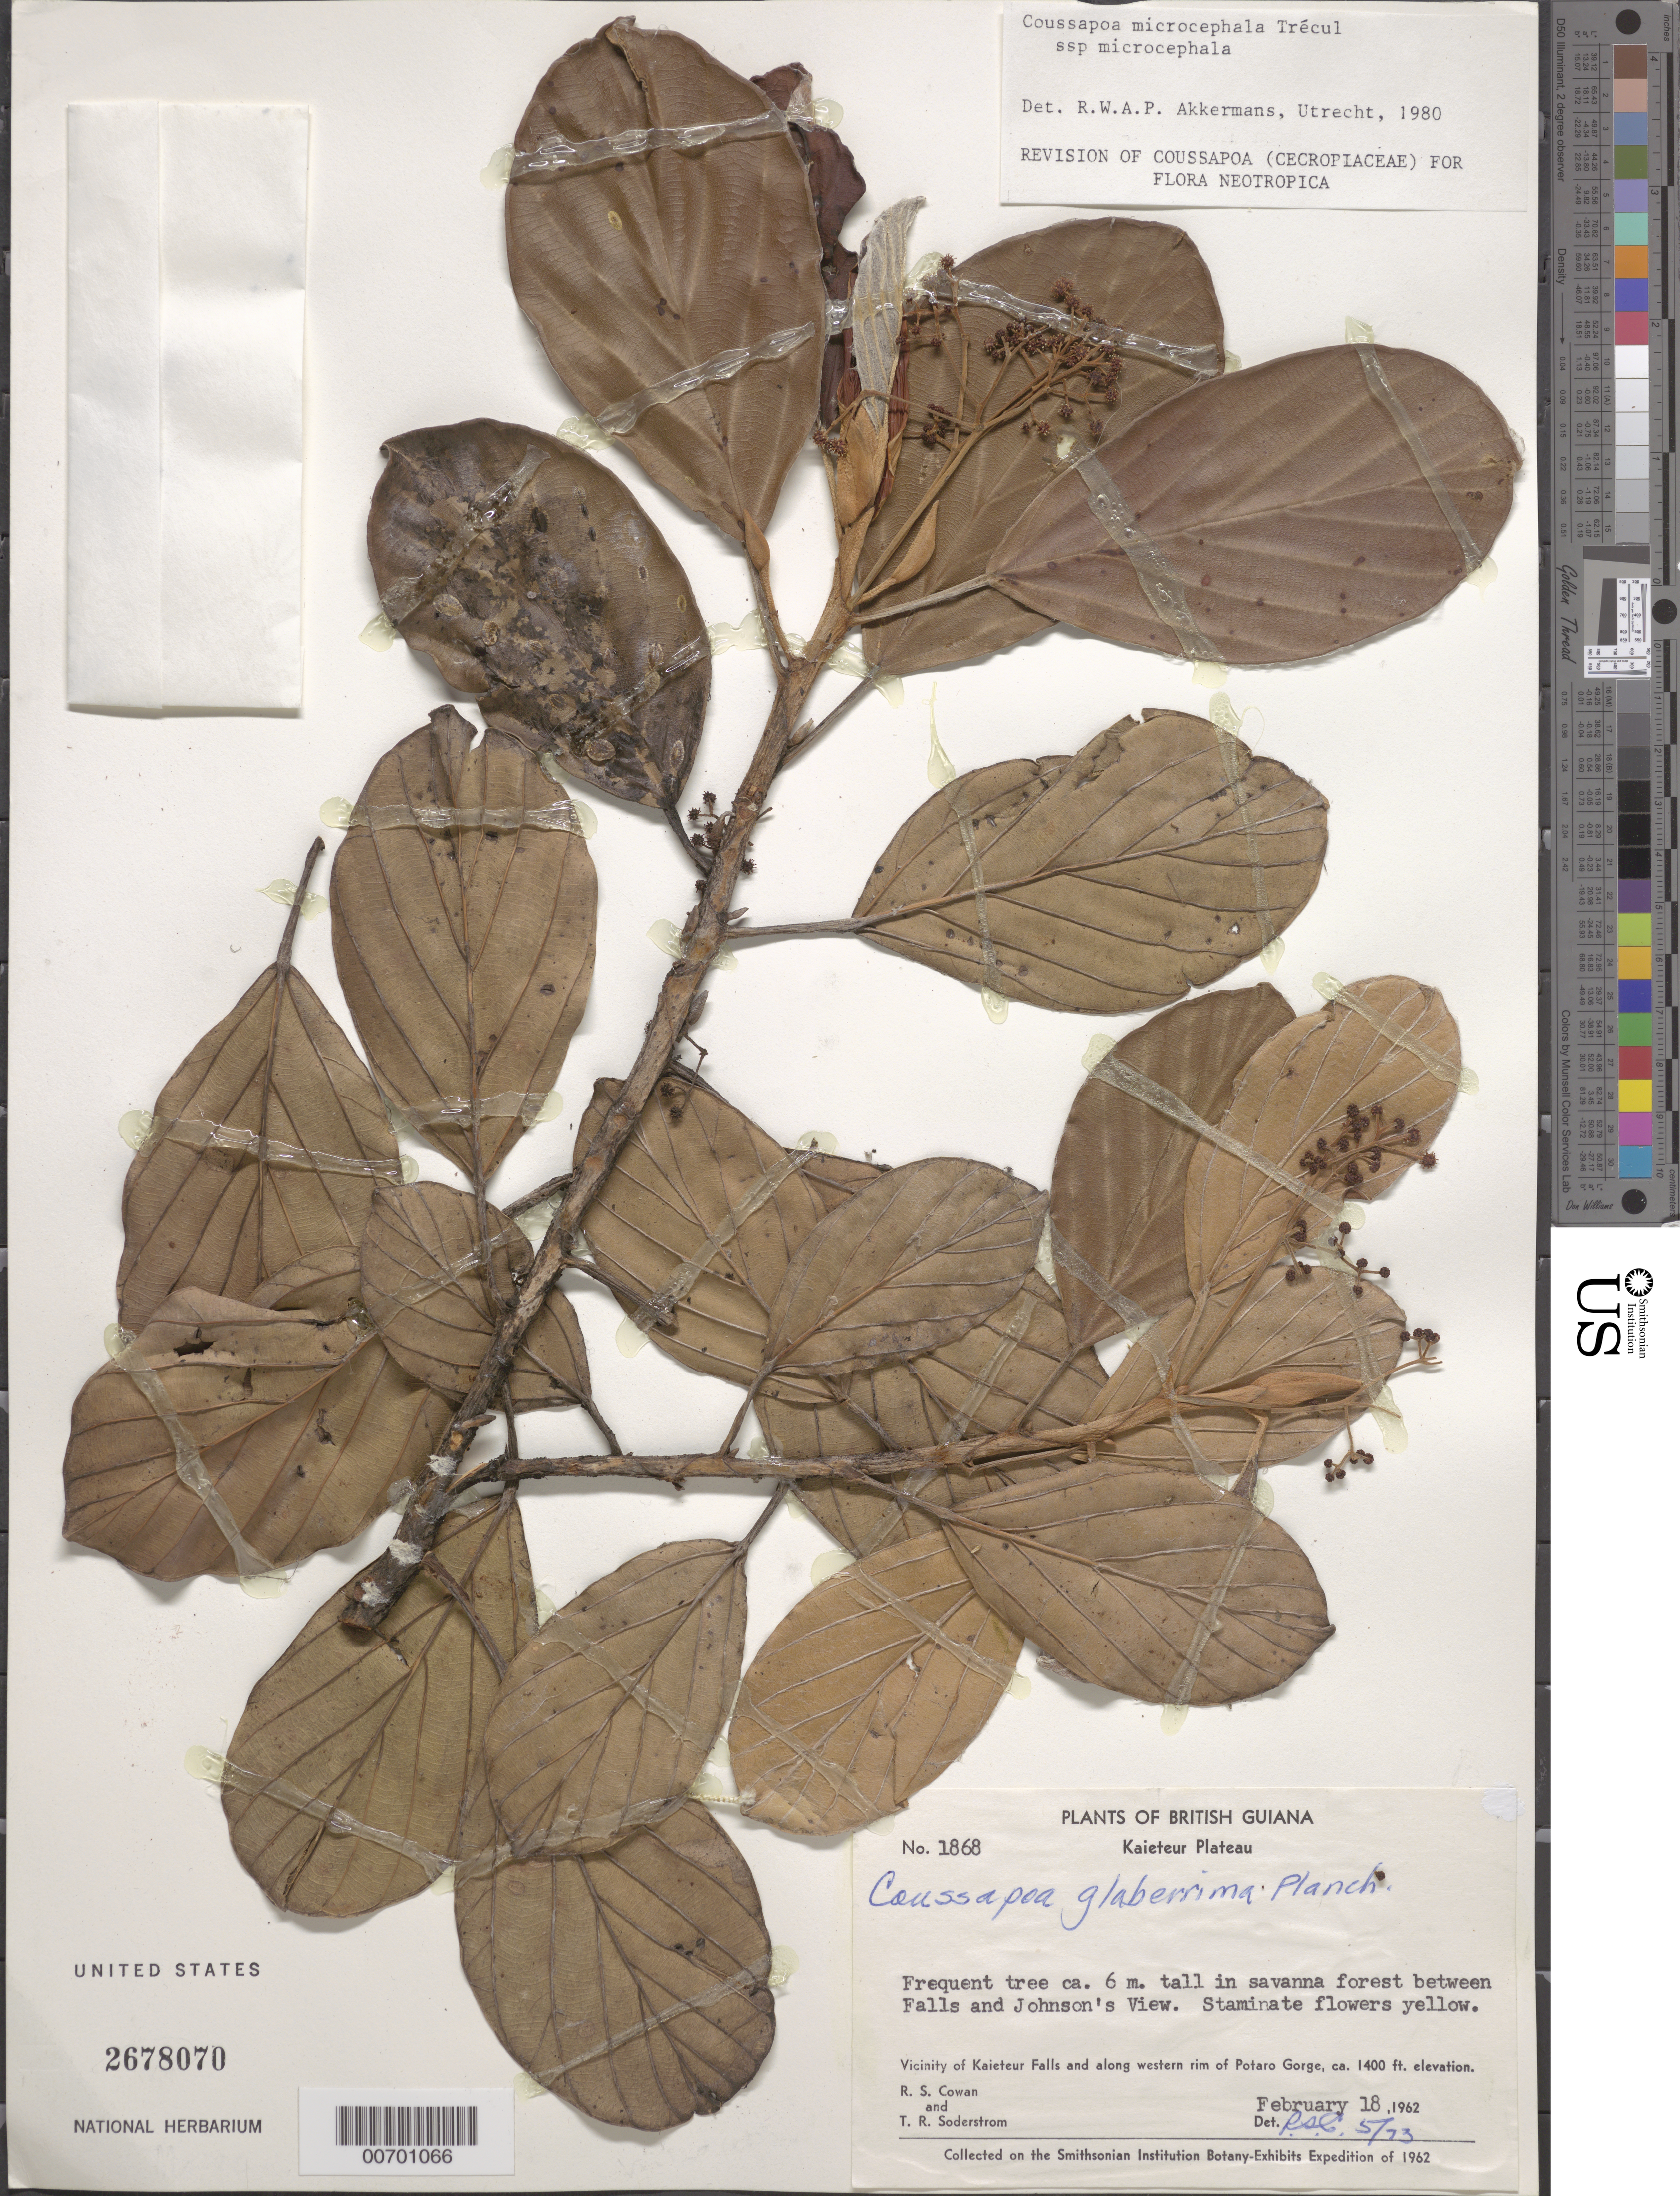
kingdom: Plantae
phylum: Tracheophyta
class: Magnoliopsida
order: Rosales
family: Urticaceae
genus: Coussapoa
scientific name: Coussapoa microcephala subsp. microcephala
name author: Trécul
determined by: Akkermans, R. W. A. P.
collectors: R. S. Cowan & T. R. Soderstrom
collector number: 1868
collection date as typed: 18-Feb-62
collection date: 1962-02-18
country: Guyana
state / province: Potaro-Siparuni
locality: Kaieteur Plateau, vicinity of Kaieteur Falls and western rim of Potaro Gorge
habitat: Savanna forest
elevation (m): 427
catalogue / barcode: US 2678070